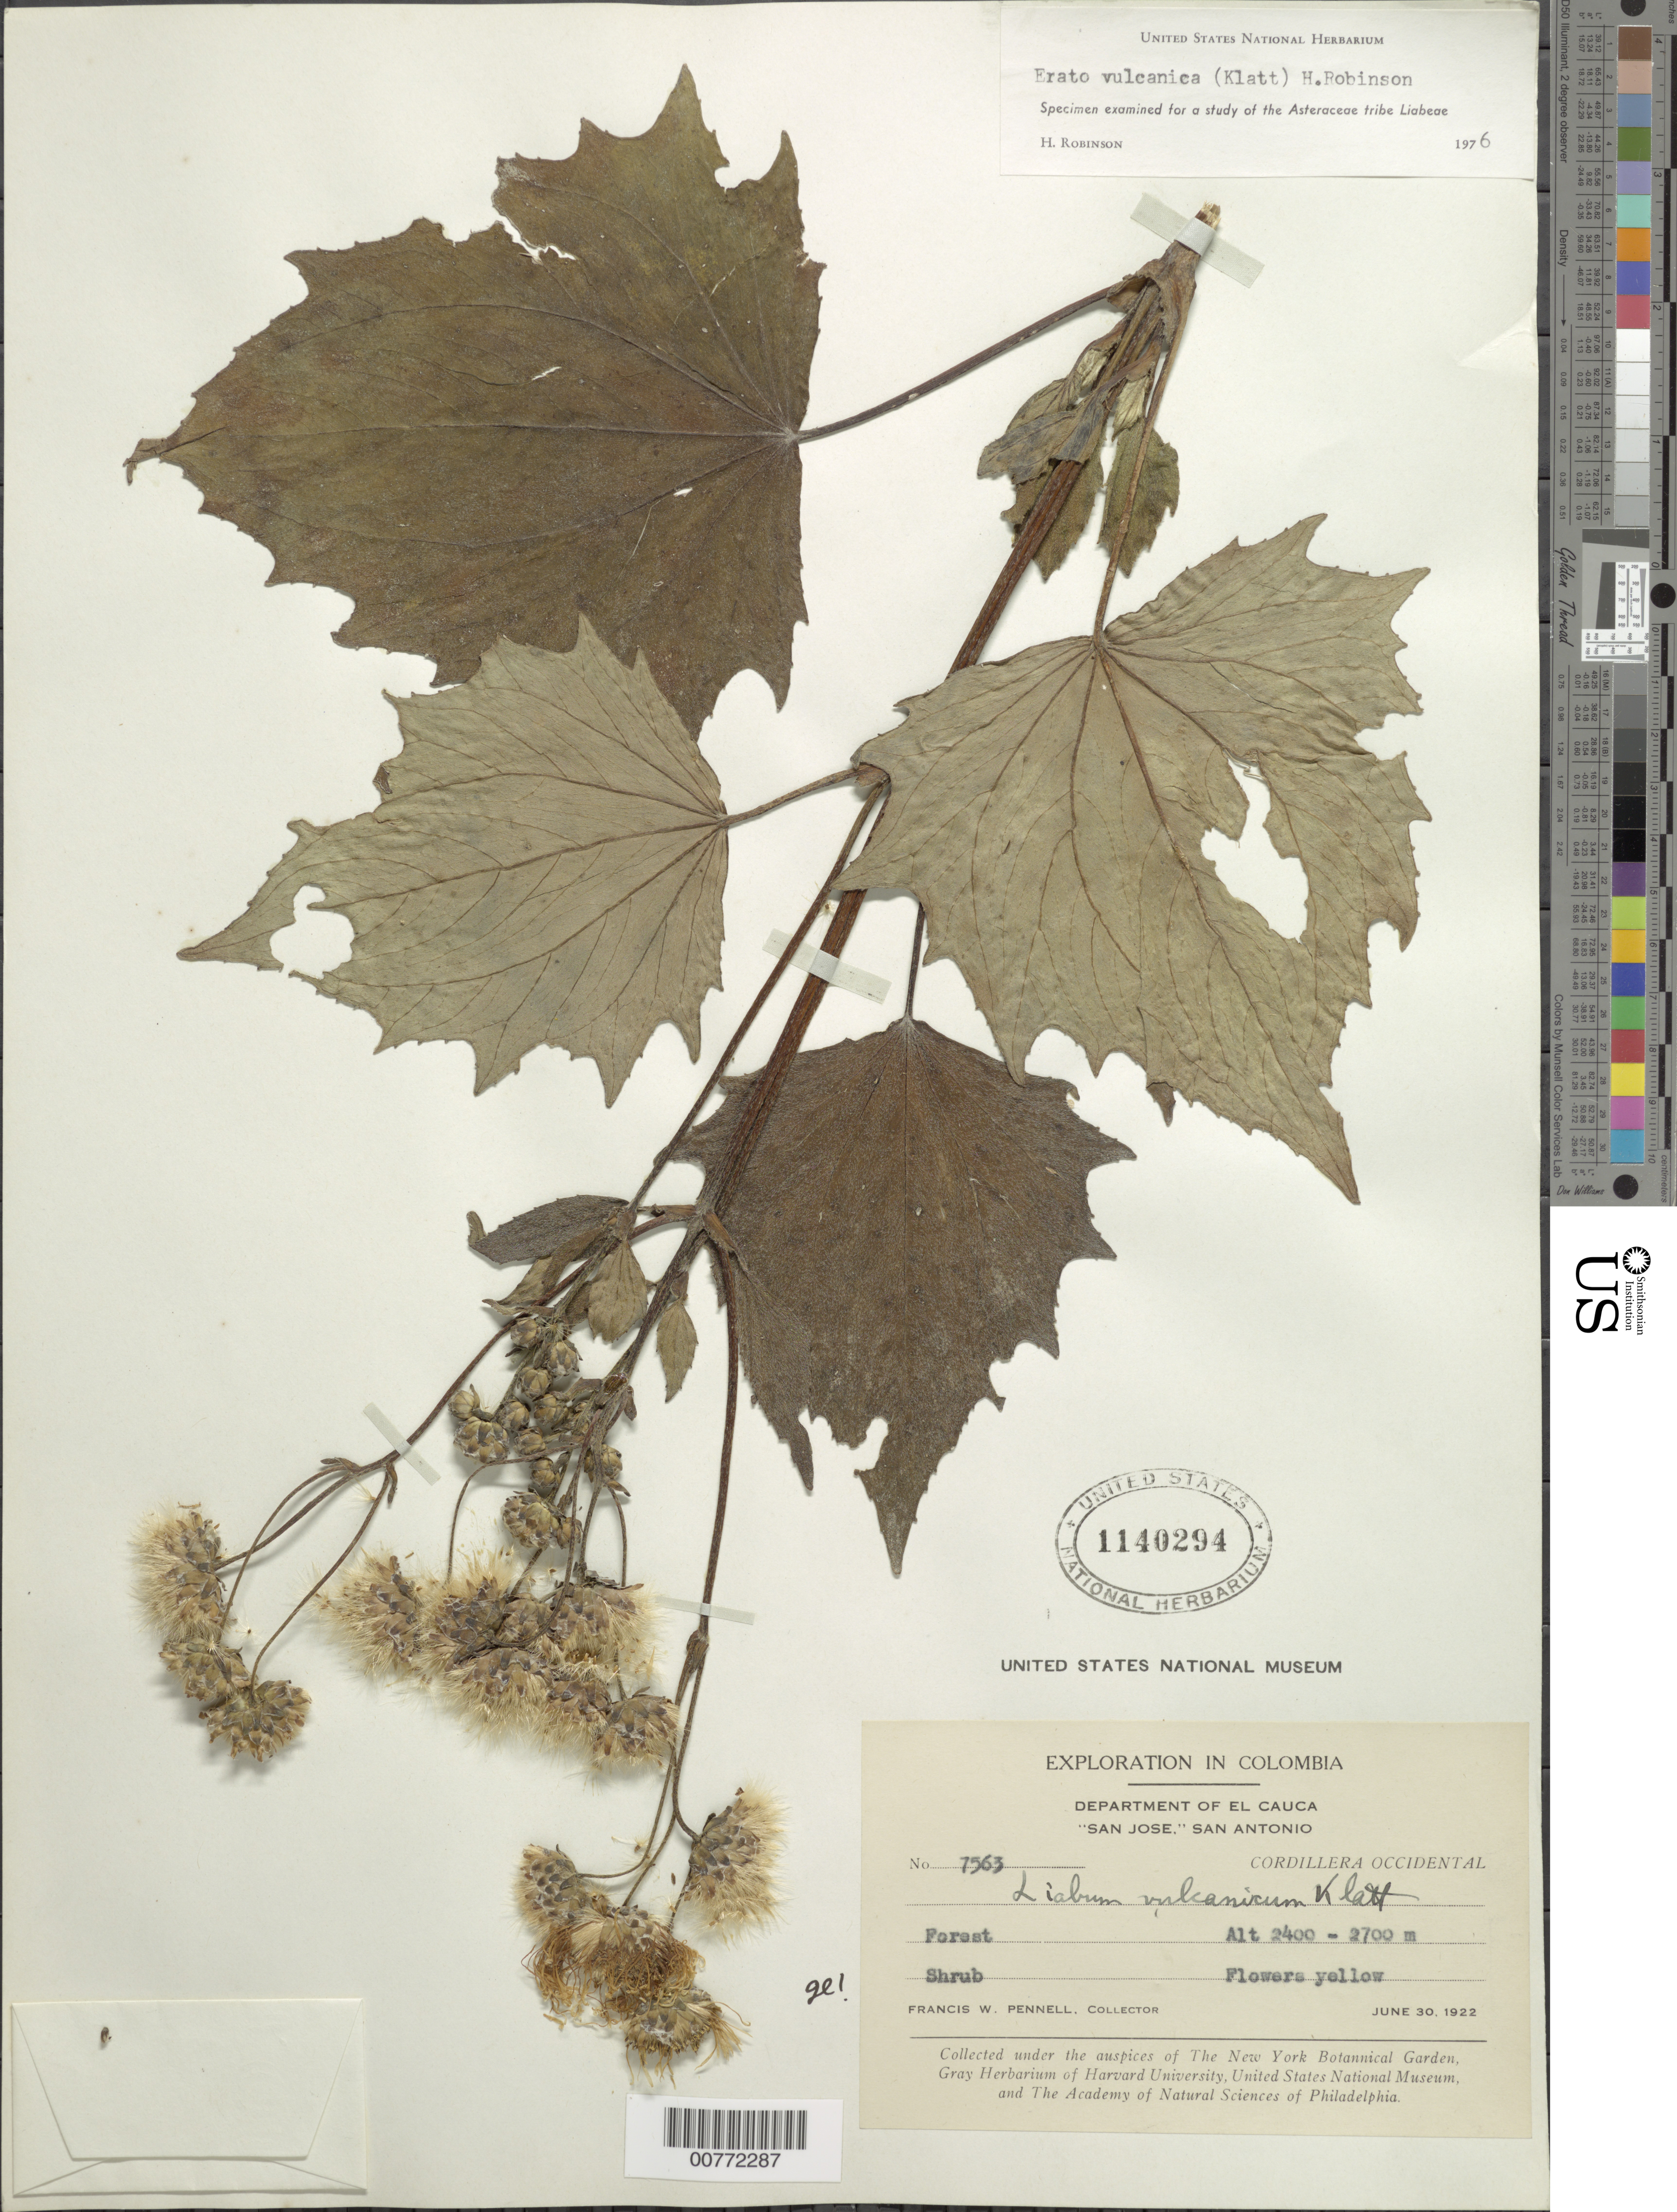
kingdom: Plantae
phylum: Tracheophyta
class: Magnoliopsida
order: Asterales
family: Asteraceae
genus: Erato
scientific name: Erato vulcanica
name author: (Klatt) H. Rob.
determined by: Robinson, Harold E., (US)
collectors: F. W. Pennell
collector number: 7563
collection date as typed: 30-Jun-22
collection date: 1922-06-30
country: Colombia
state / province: Cauca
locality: Cordillera Occidental, "San Jose" San Antonio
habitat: Forest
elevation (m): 2400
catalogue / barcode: US 1140294